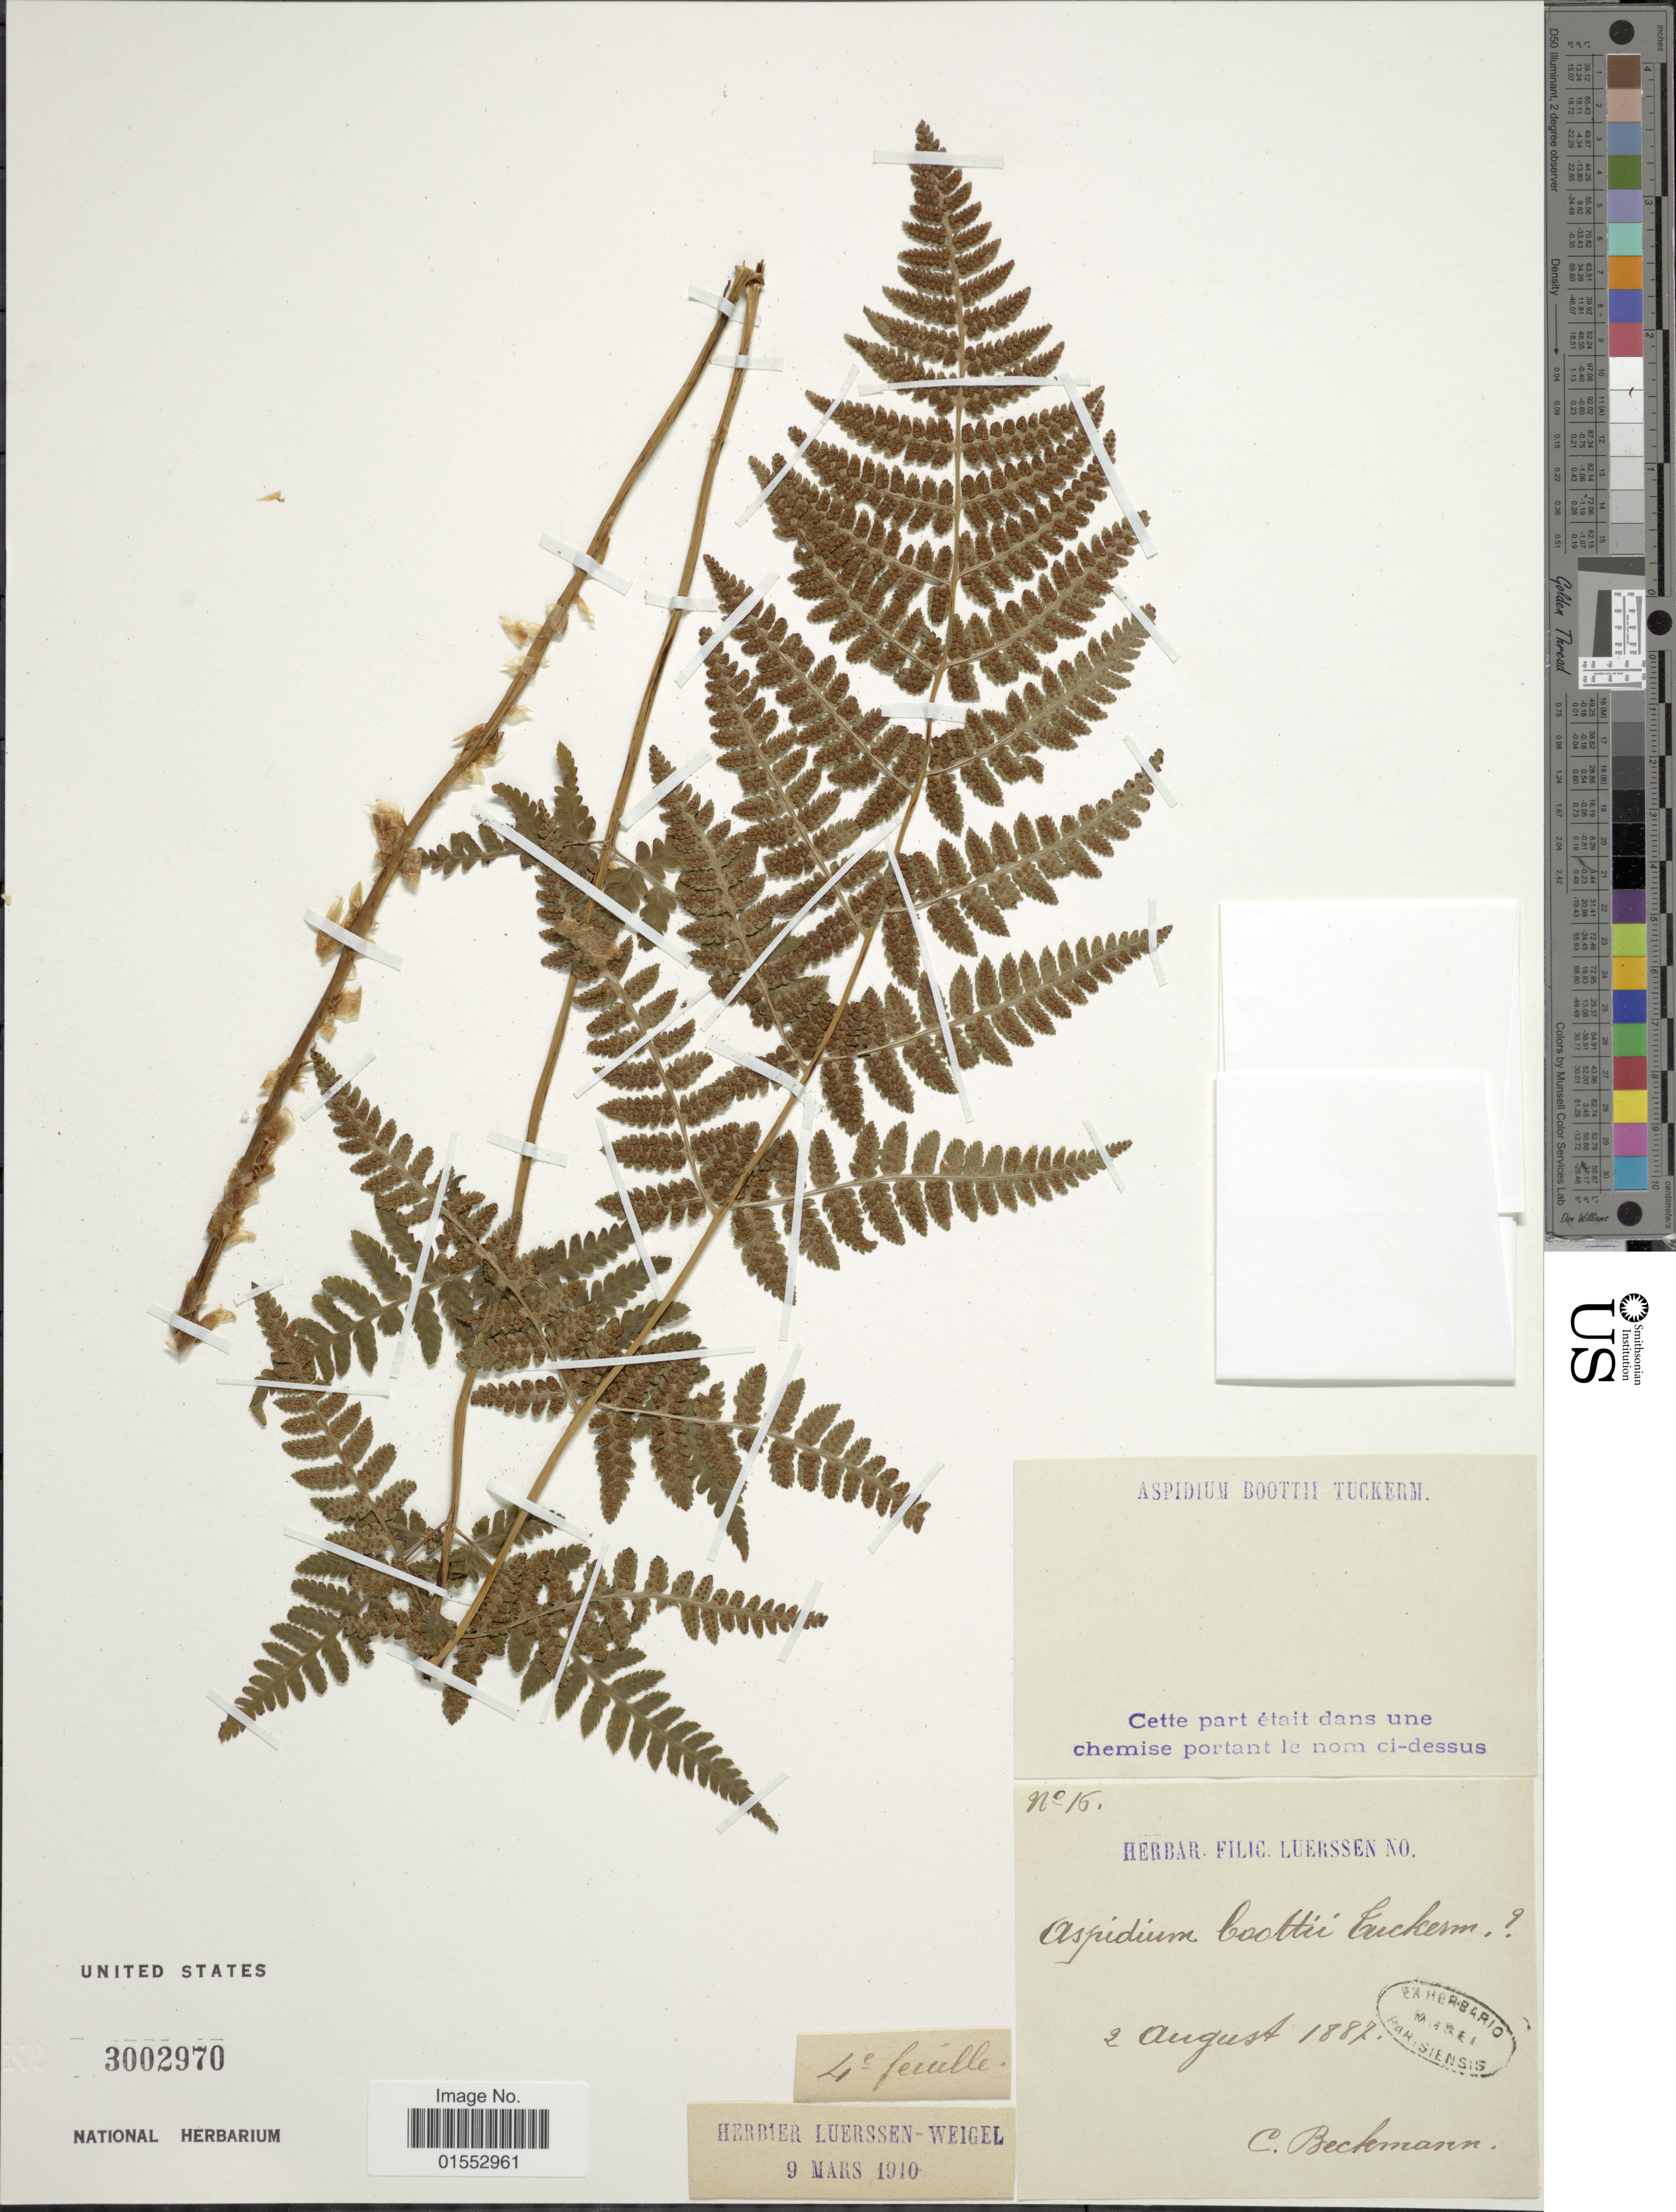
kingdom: Plantae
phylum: Tracheophyta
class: Polypodiopsida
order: Polypodiales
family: Dryopteridaceae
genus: Dryopteris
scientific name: Dryopteris x boottii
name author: Underw.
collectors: C. Beckmann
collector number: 16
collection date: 1887-08-02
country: Germany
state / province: Niedersachsen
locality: Prov. Hannover: Bassum; Lane's Moor bei Nienstedt naith Staatshausen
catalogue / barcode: US 3002970